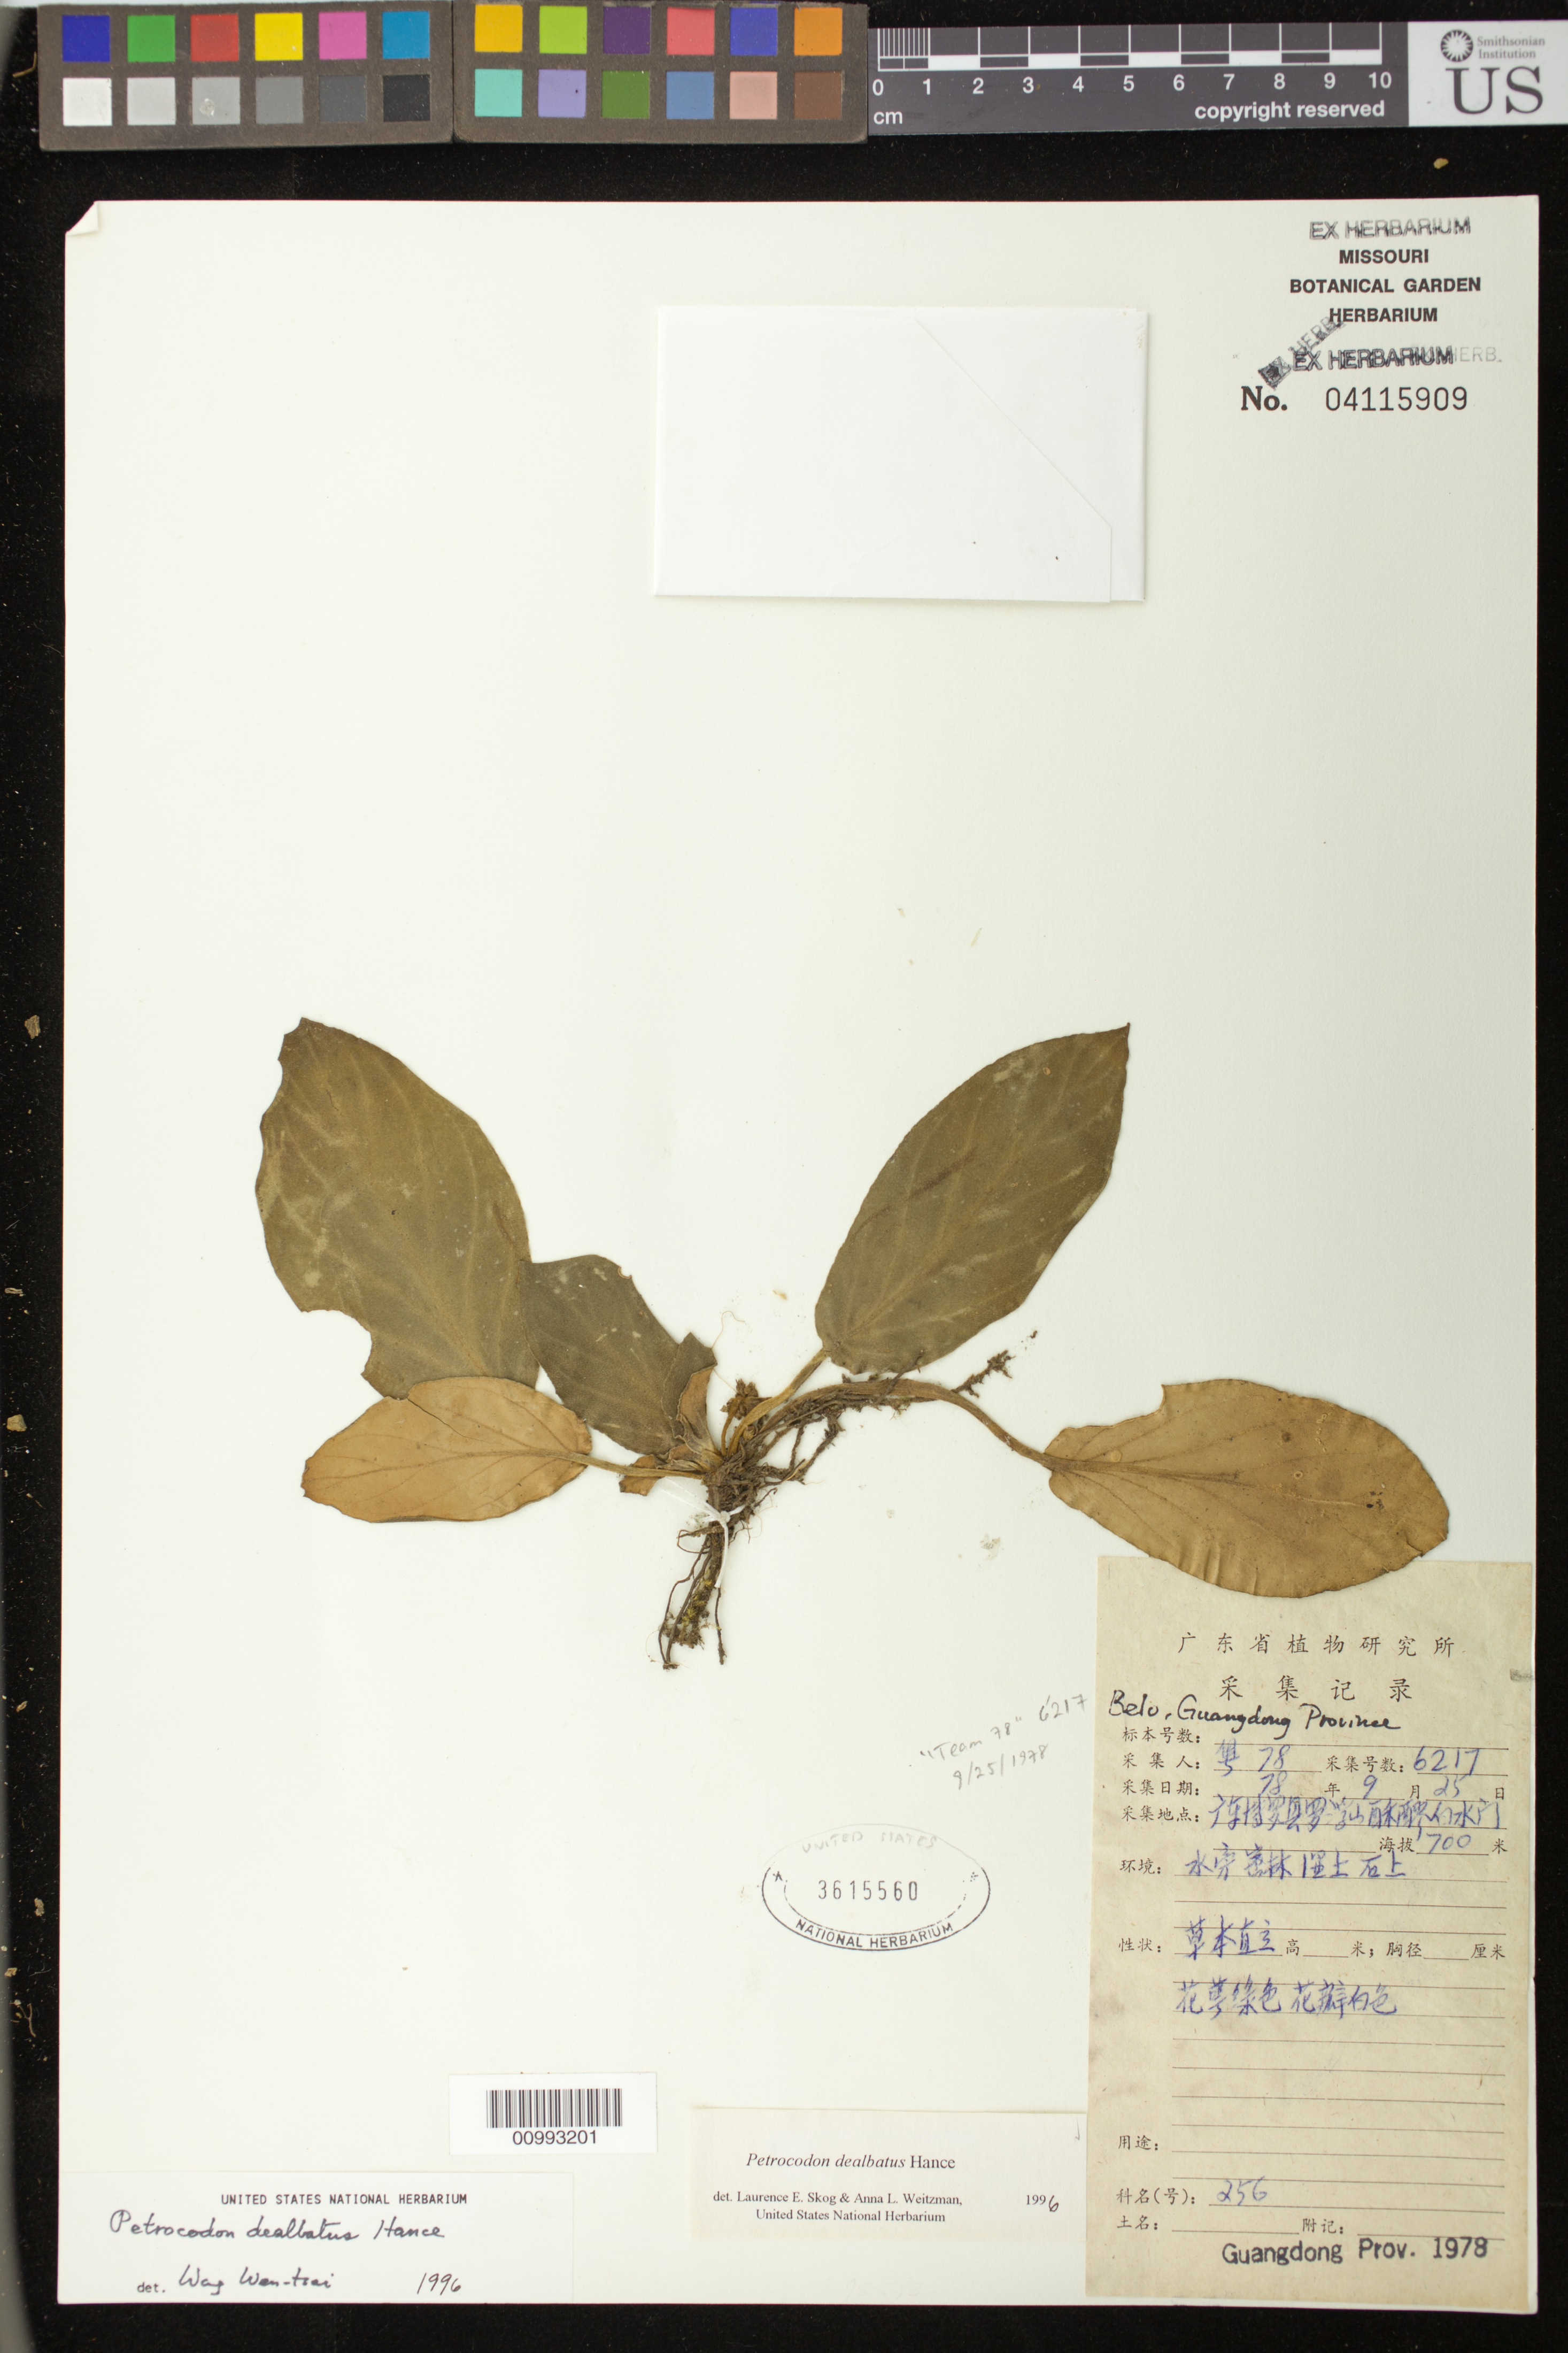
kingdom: Plantae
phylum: Tracheophyta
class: Magnoliopsida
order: Lamiales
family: Gesneriaceae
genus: Petrocodon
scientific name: Petrocodon dealbatus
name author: Hance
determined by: Skog, L. E.; Weitzman, A. L.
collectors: Team 78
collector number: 6217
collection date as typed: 25 Sep 1978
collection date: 1978-09-25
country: China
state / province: Guangdong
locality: Belo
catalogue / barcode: US 3615560